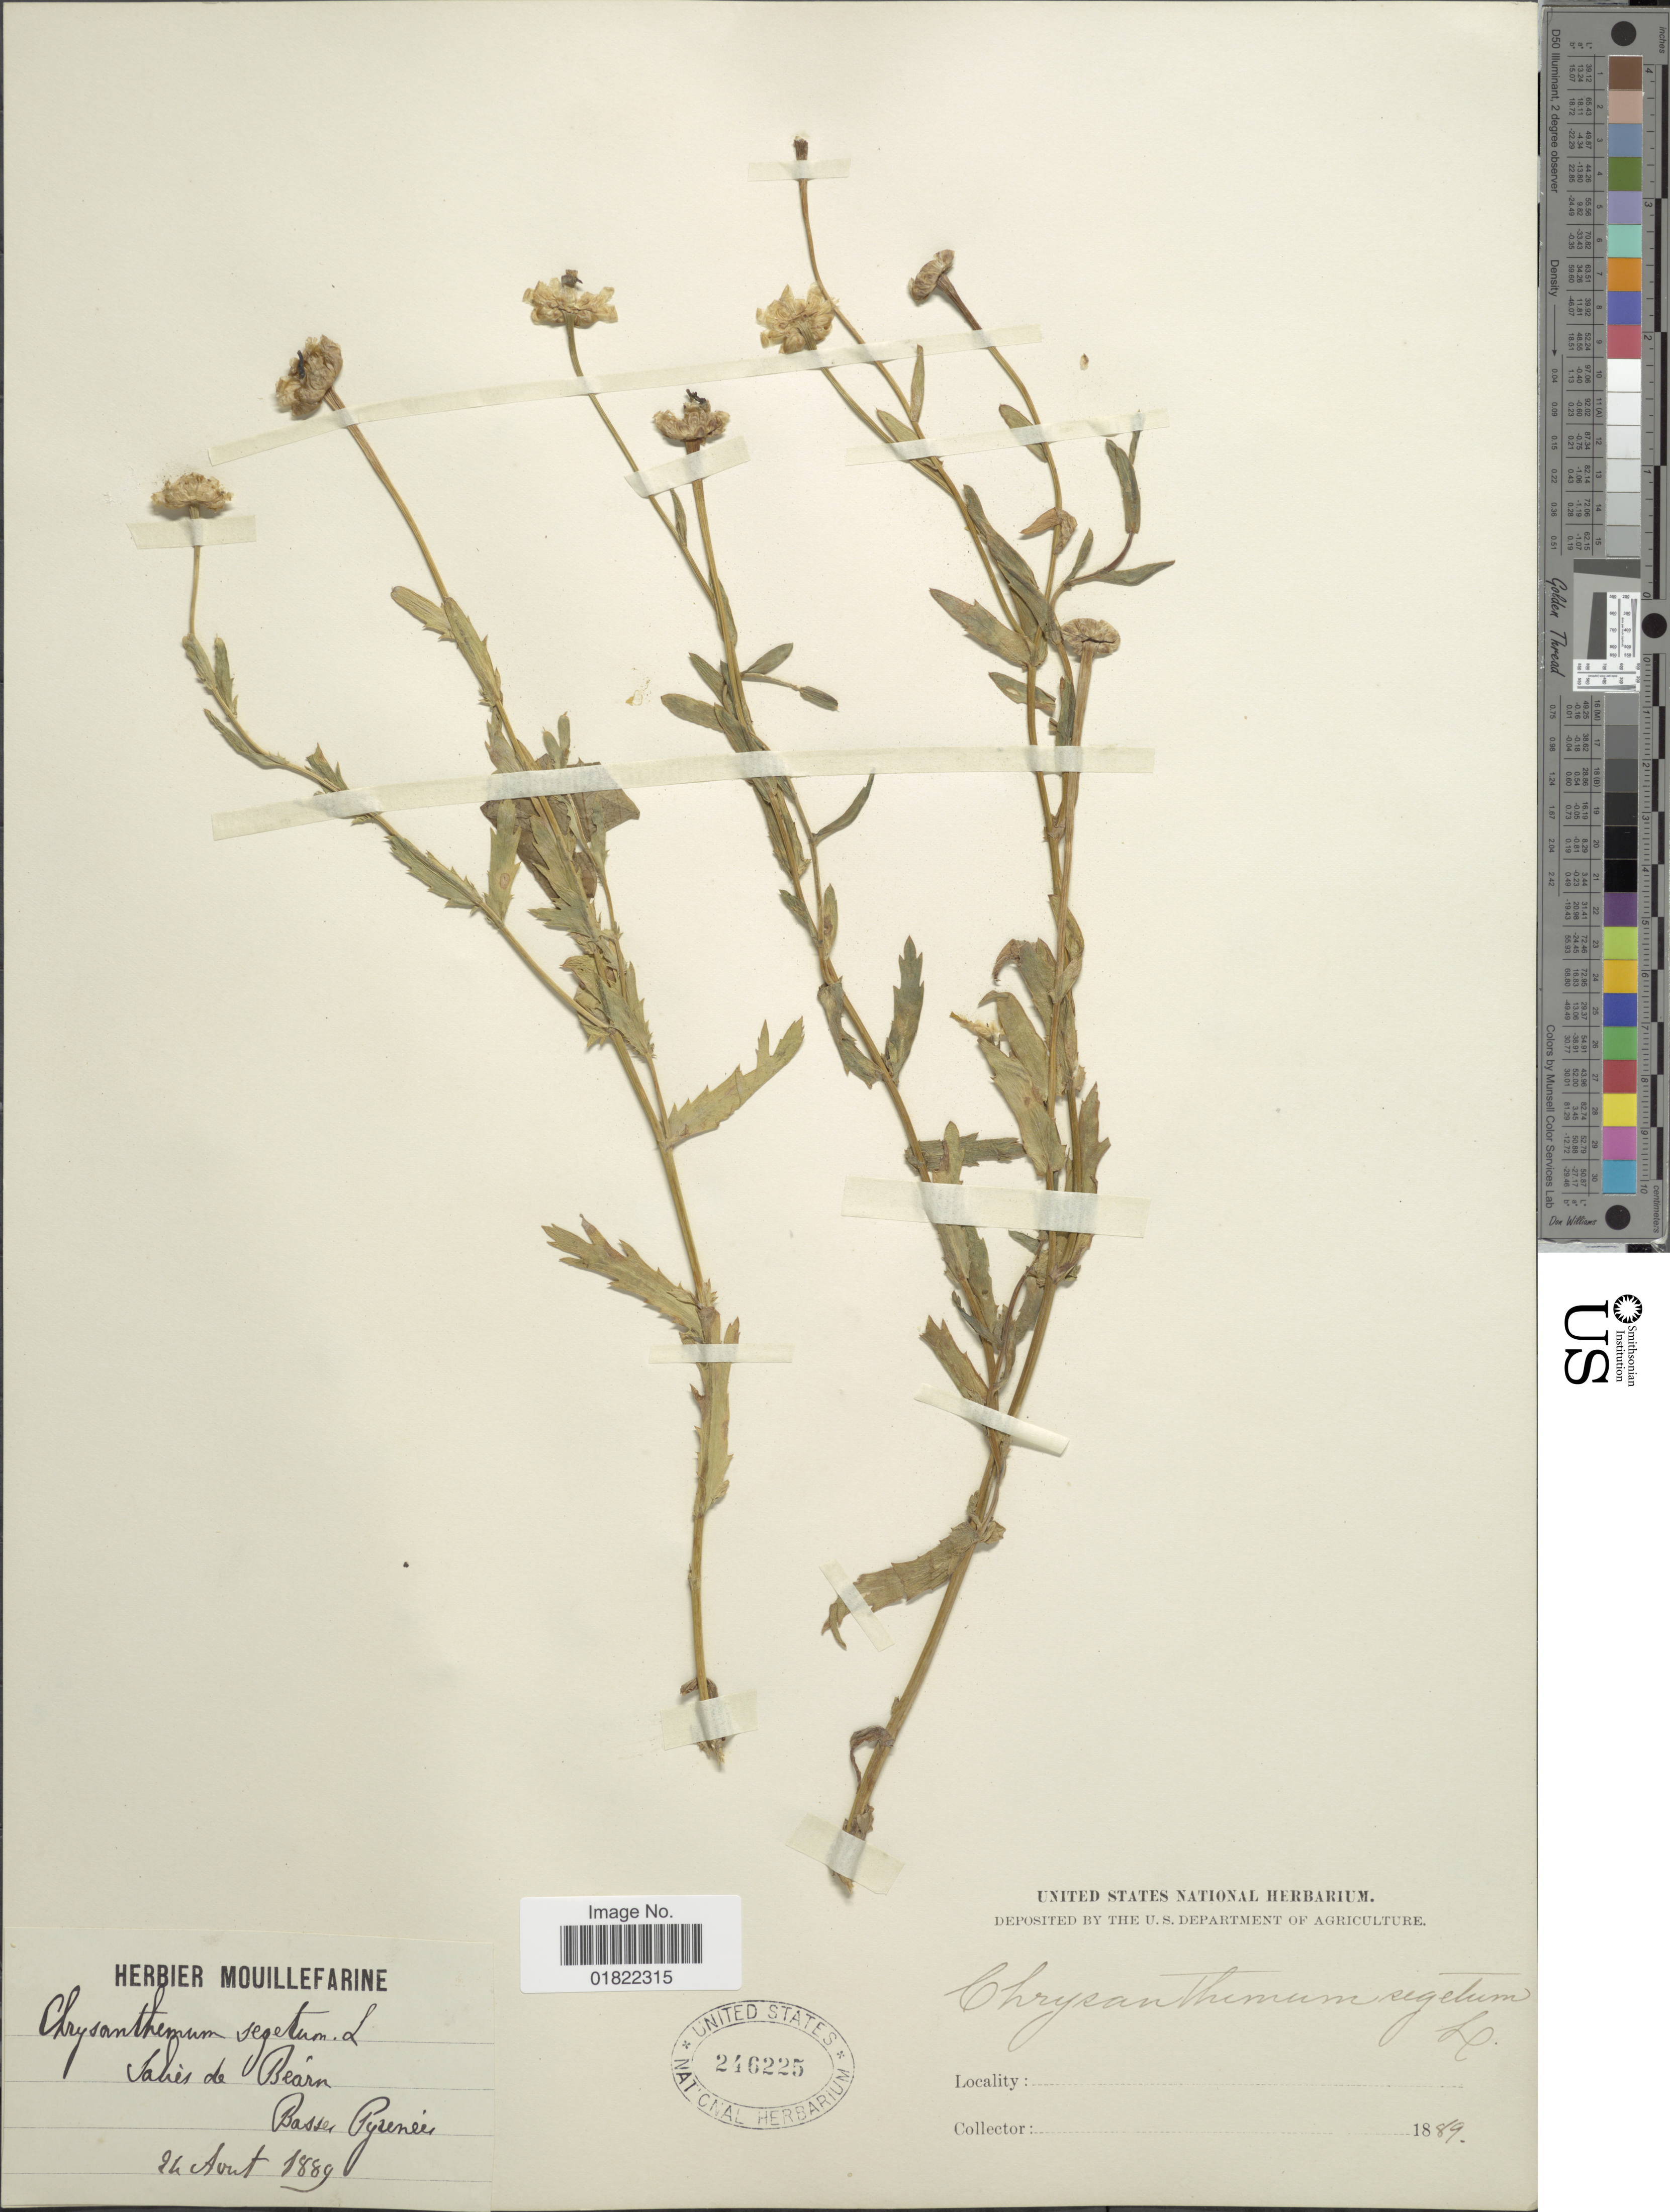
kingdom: Plantae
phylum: Tracheophyta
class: Magnoliopsida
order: Asterales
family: Asteraceae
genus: Chrysanthemum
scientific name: Chrysanthemum segetum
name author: L.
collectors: ex herb. Mouillefarine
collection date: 1889-08-12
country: France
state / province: Nouvelle-Aquitaine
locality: Salies de Béarn, Basses Pyrénées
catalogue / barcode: US 246225